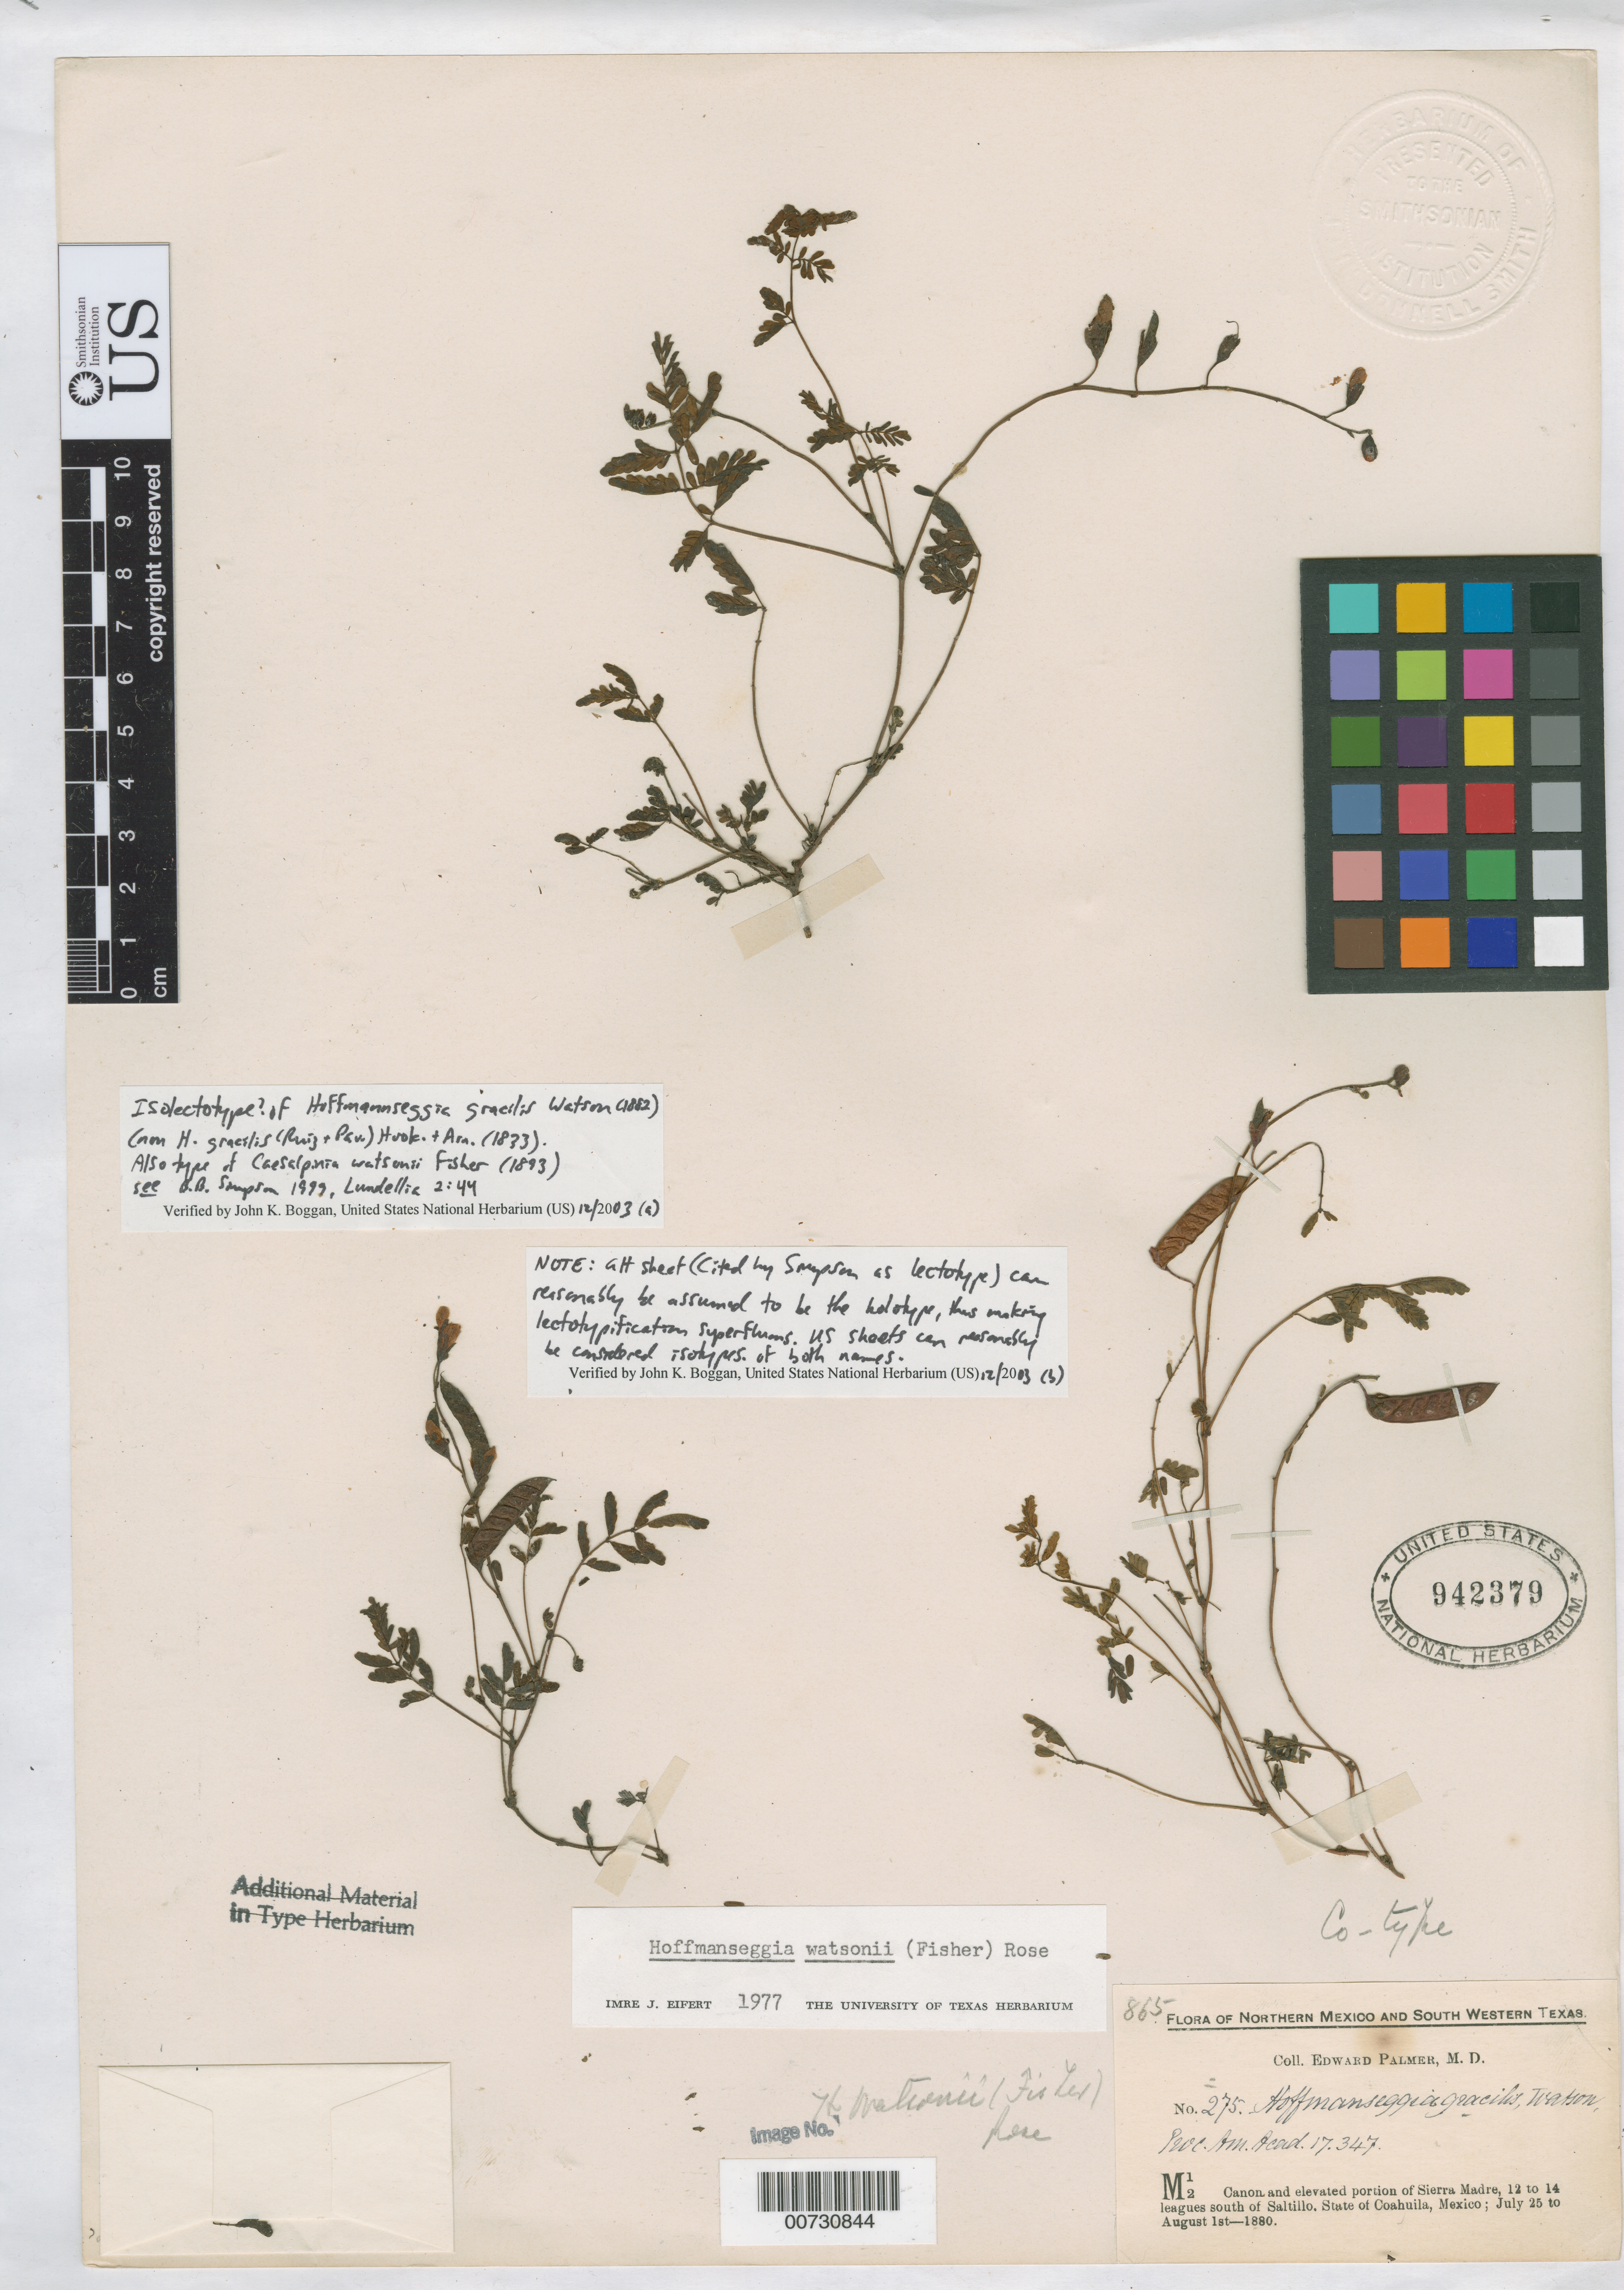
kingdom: Plantae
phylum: Tracheophyta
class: Magnoliopsida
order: Fabales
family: Fabaceae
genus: Hoffmannseggia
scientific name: Hoffmannseggia gracilis S. Watson, nom. illeg.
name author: S. Watson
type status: Isotype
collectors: E. Palmer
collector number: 275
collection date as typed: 25 Jul 1880 to 01 Aug 1880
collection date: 1880-07-25/1880-08-01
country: Mexico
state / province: Coahuila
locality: Canyon & elevated portion of Sierra Madre, 12-14 leagues S of Saltillo.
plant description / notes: Protologue cites a single collection and the single duplicate at GH can reasonably be considered to be the holotype, and US duplicates isotypes. "Lectotype" at GH acc. to B. B. Simpson (1999, Lundellia 2: 44), attributed to Fisher (1892, incorrectly cited as 1893) but Fisher cited single collection (as in protologue) with "type" at several herbaria.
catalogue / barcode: US 942379